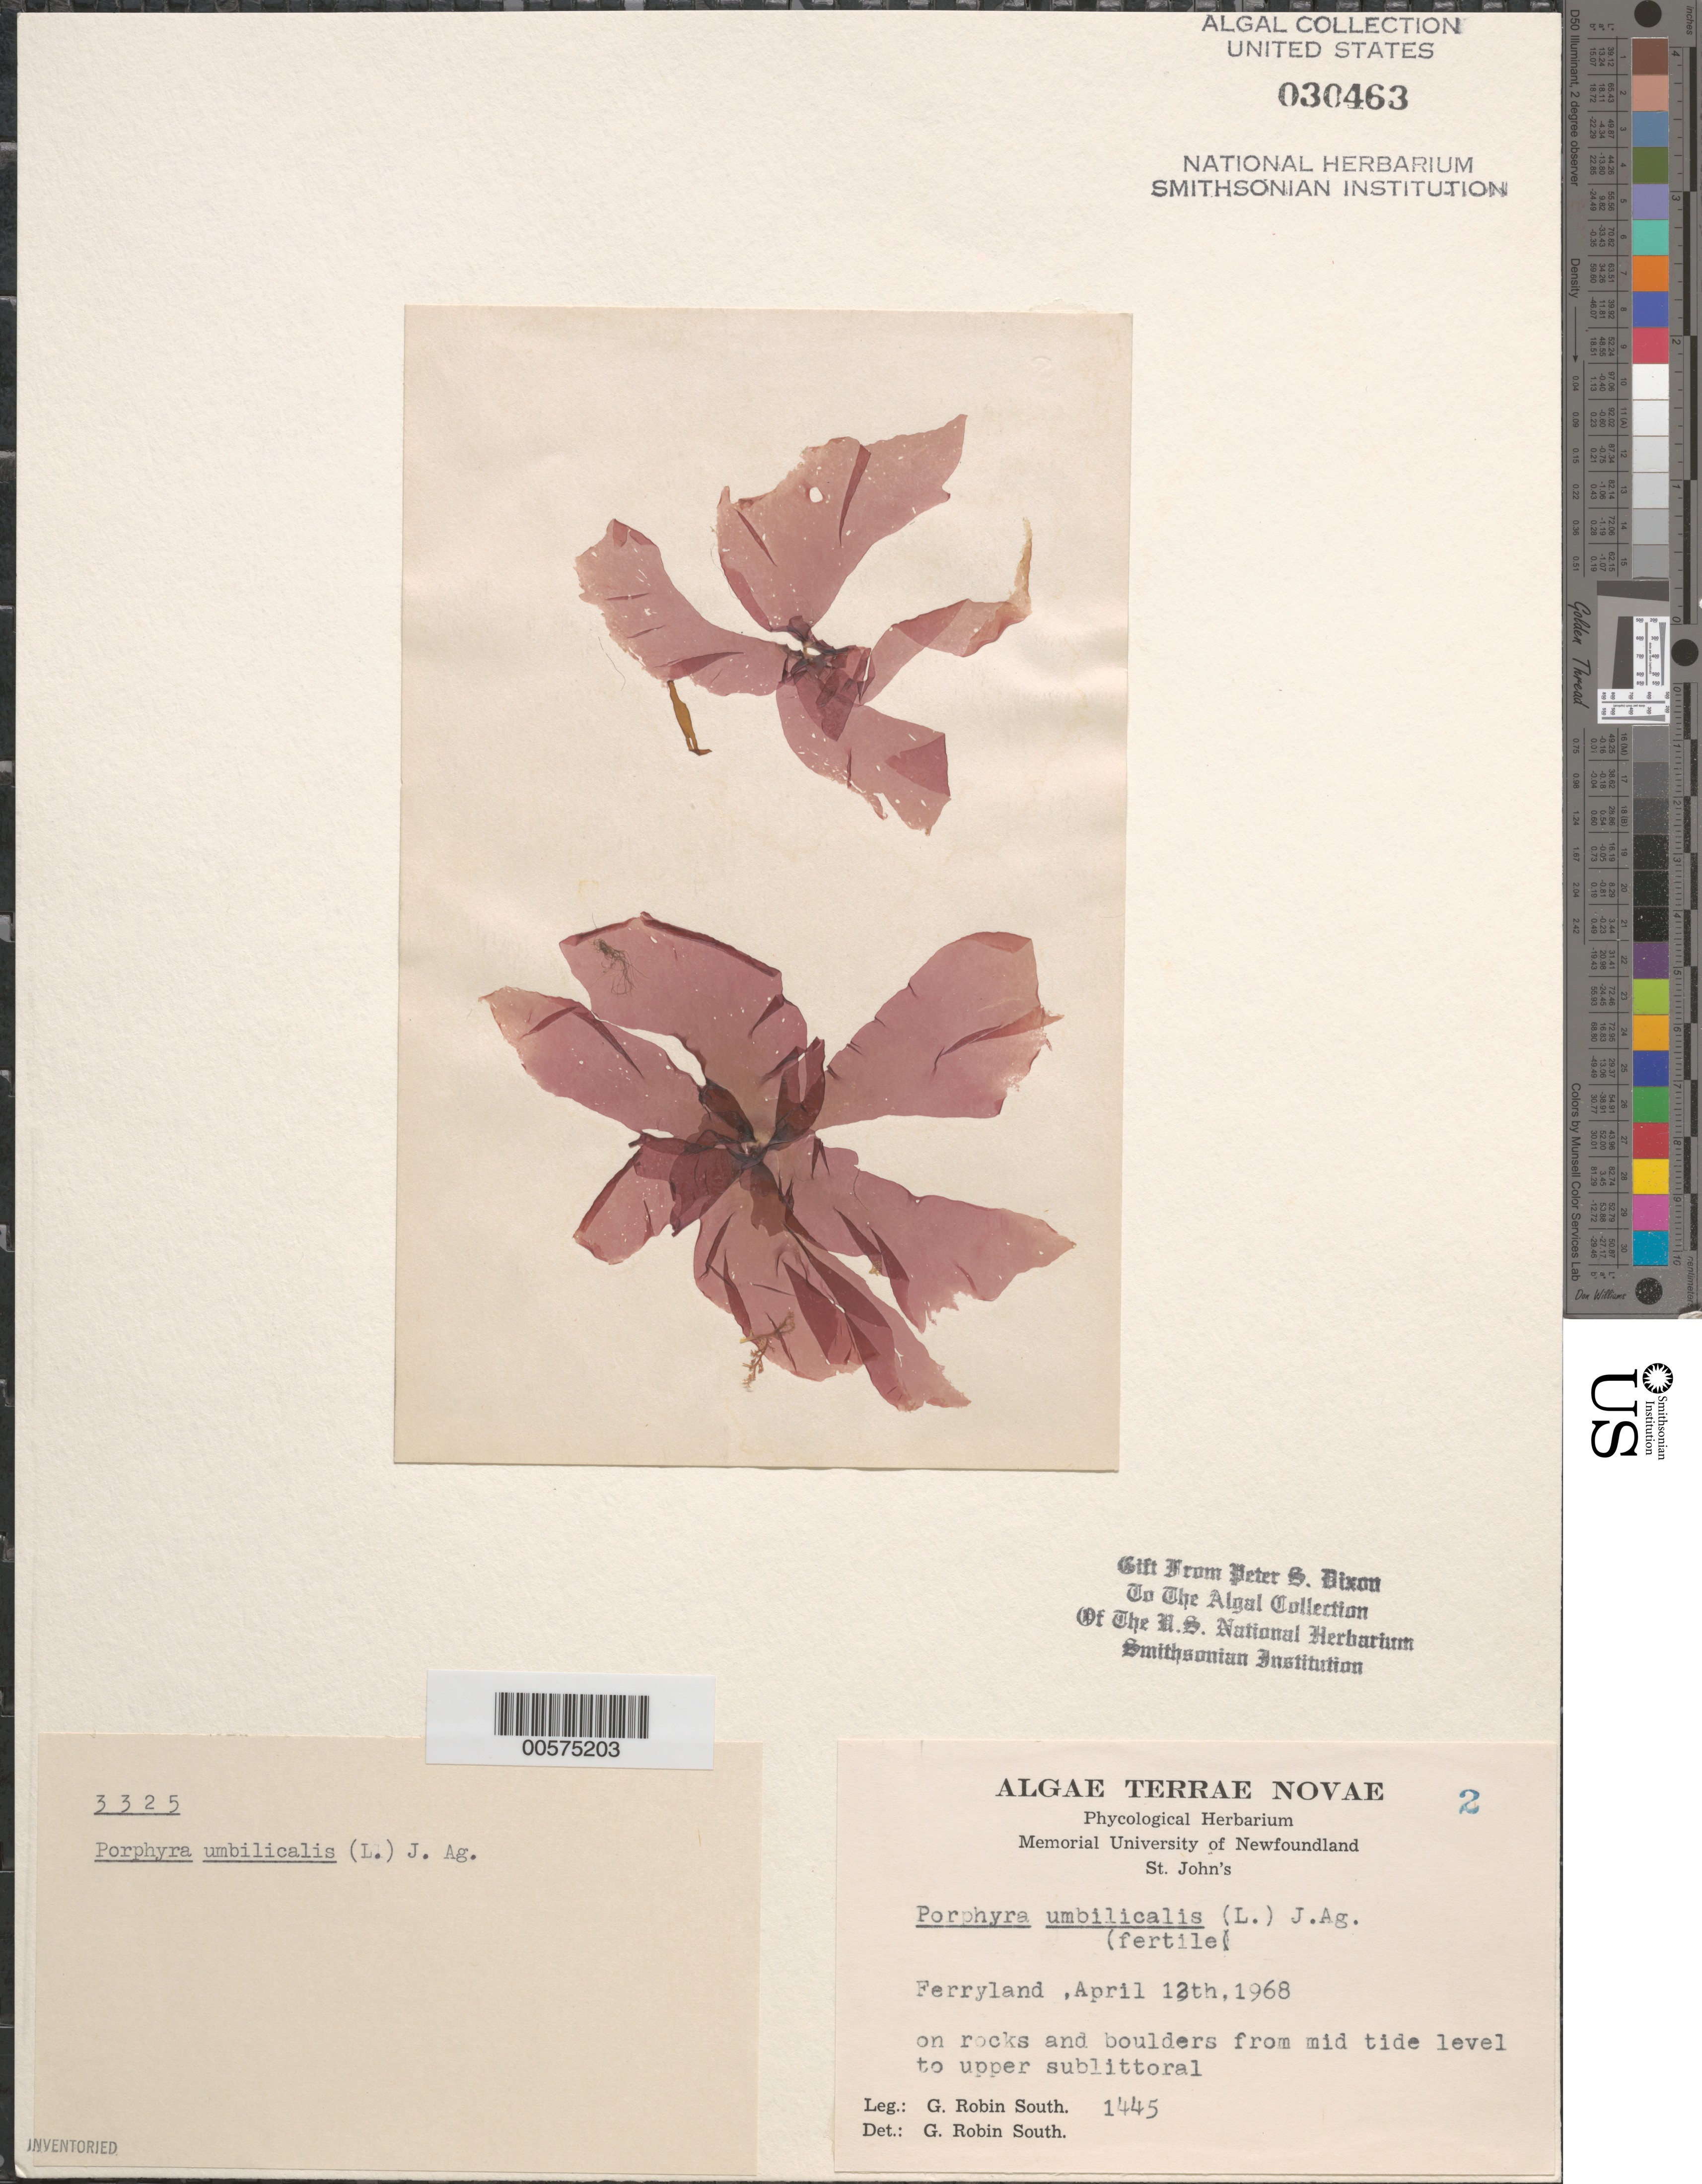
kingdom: Plantae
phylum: Rhodophyta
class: Bangiophyceae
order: Bangiales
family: Bangiaceae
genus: Porphyra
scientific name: Porphyra umbilicalis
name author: Kütz.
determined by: South, G. R.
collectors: G. R. South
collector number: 1445 & PSD 3325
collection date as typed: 12 Apr 1968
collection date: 1968-04-12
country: Canada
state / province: Newfoundland and Labrador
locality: Ferryland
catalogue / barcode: US 30463